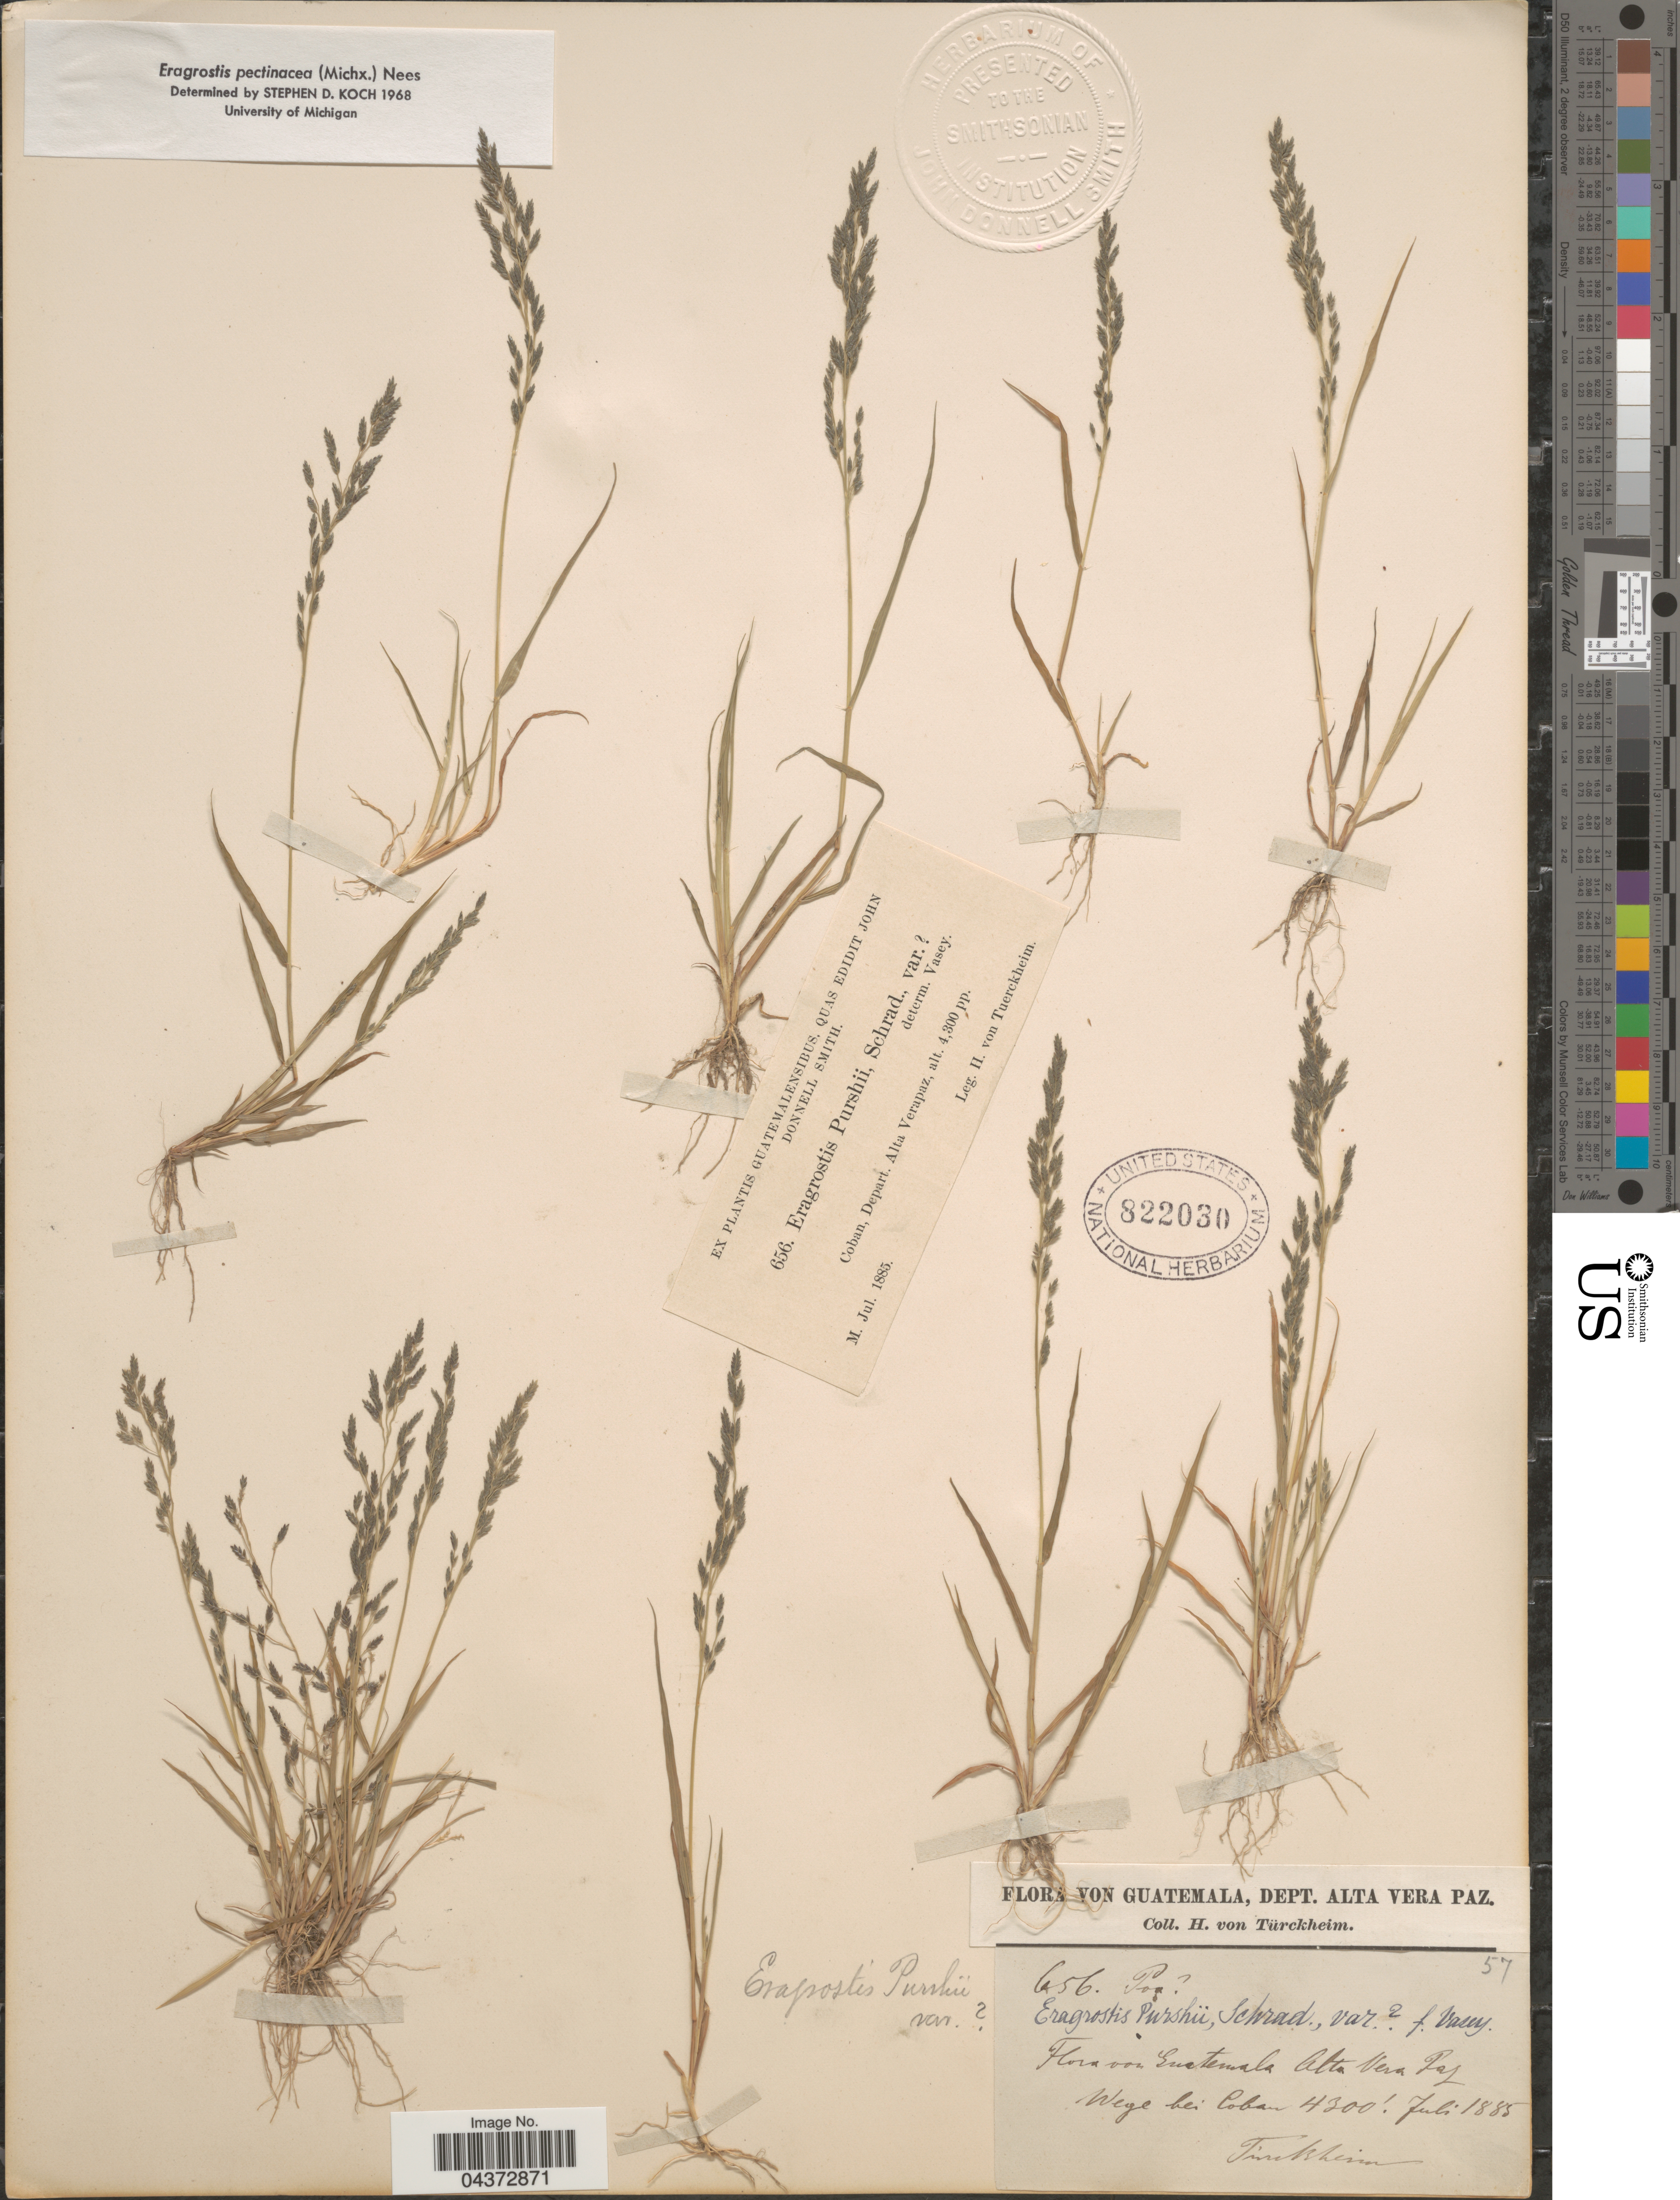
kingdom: Plantae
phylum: Tracheophyta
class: Liliopsida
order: Poales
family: Poaceae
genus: Eragrostis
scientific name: Eragrostis pectinacea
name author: (Michx.) Nees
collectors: H. von Türckheim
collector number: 656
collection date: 1885-07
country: Guatemala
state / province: Alta Verapaz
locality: Dept. Alta Vera Paz. Wege bei Coban.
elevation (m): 1311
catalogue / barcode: US 822030